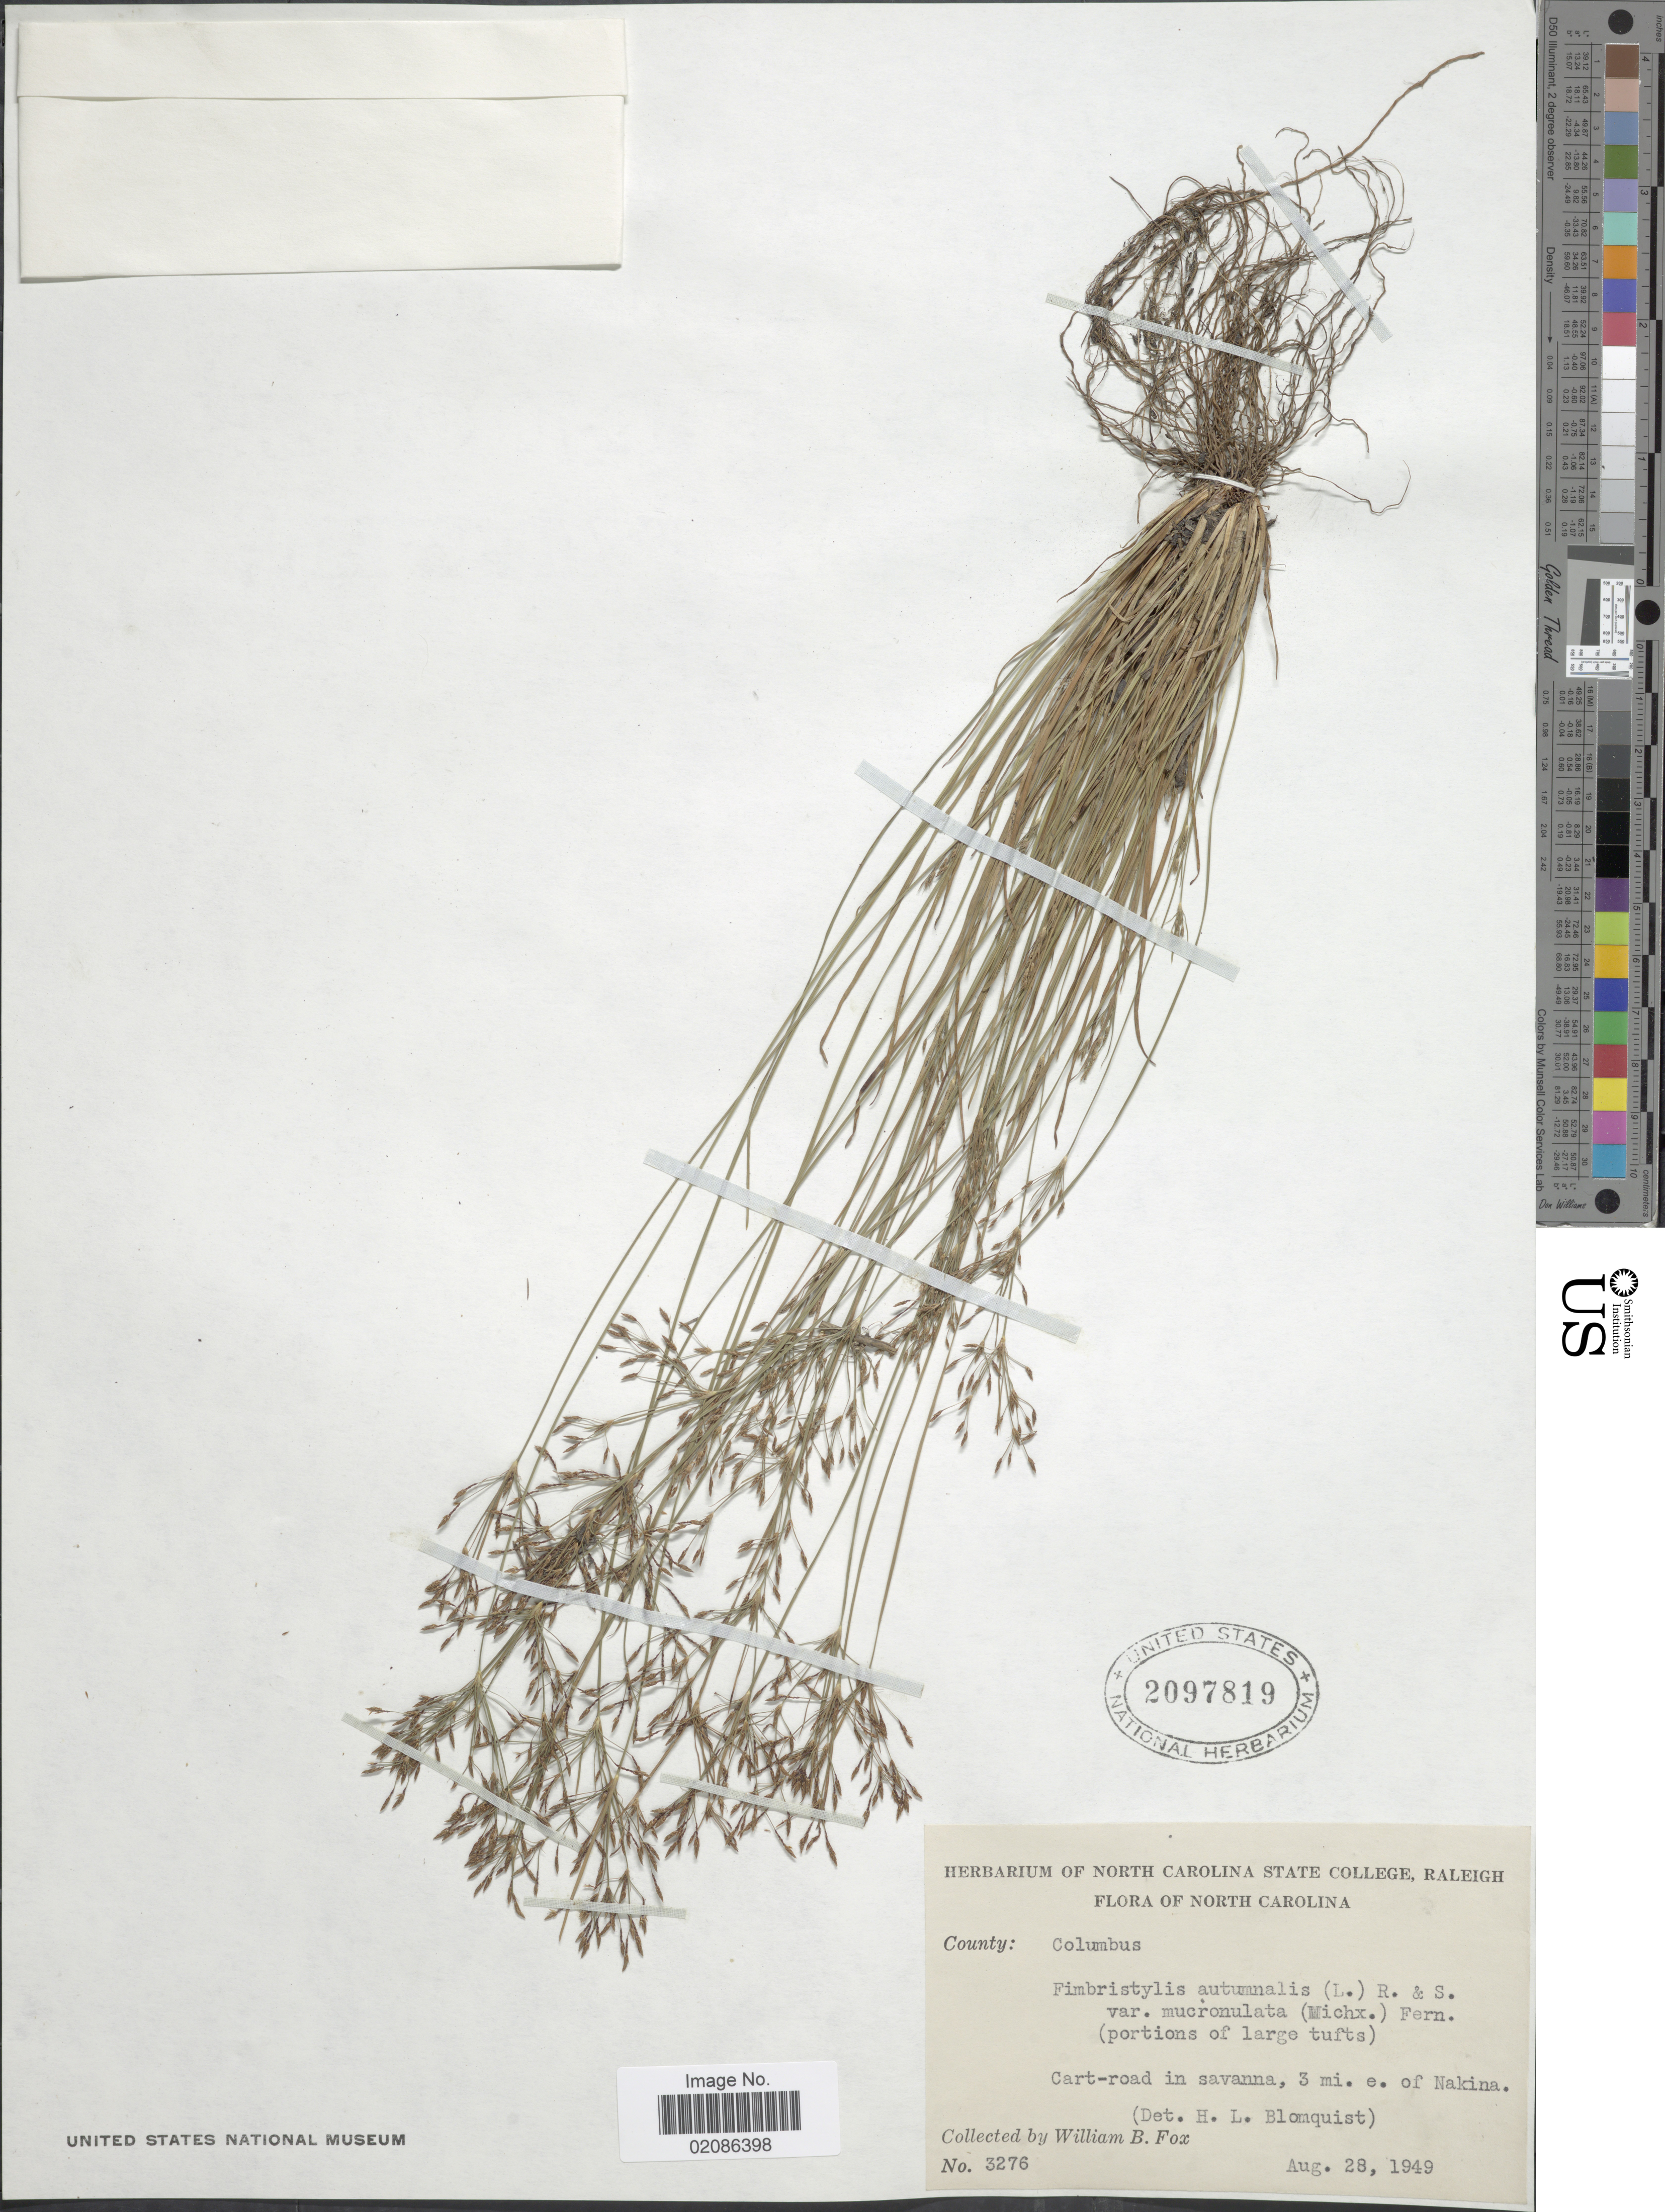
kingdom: Plantae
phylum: Tracheophyta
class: Liliopsida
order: Poales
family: Cyperaceae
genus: Fimbristylis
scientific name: Fimbristylis autumnalis (L.) Roem. & Schult.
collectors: W. B. Fox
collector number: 3276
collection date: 1949-08-28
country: United States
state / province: North Carolina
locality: County: Columbus, Cart-road in savanna, 3 mi e of Nakina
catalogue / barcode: US 2097819